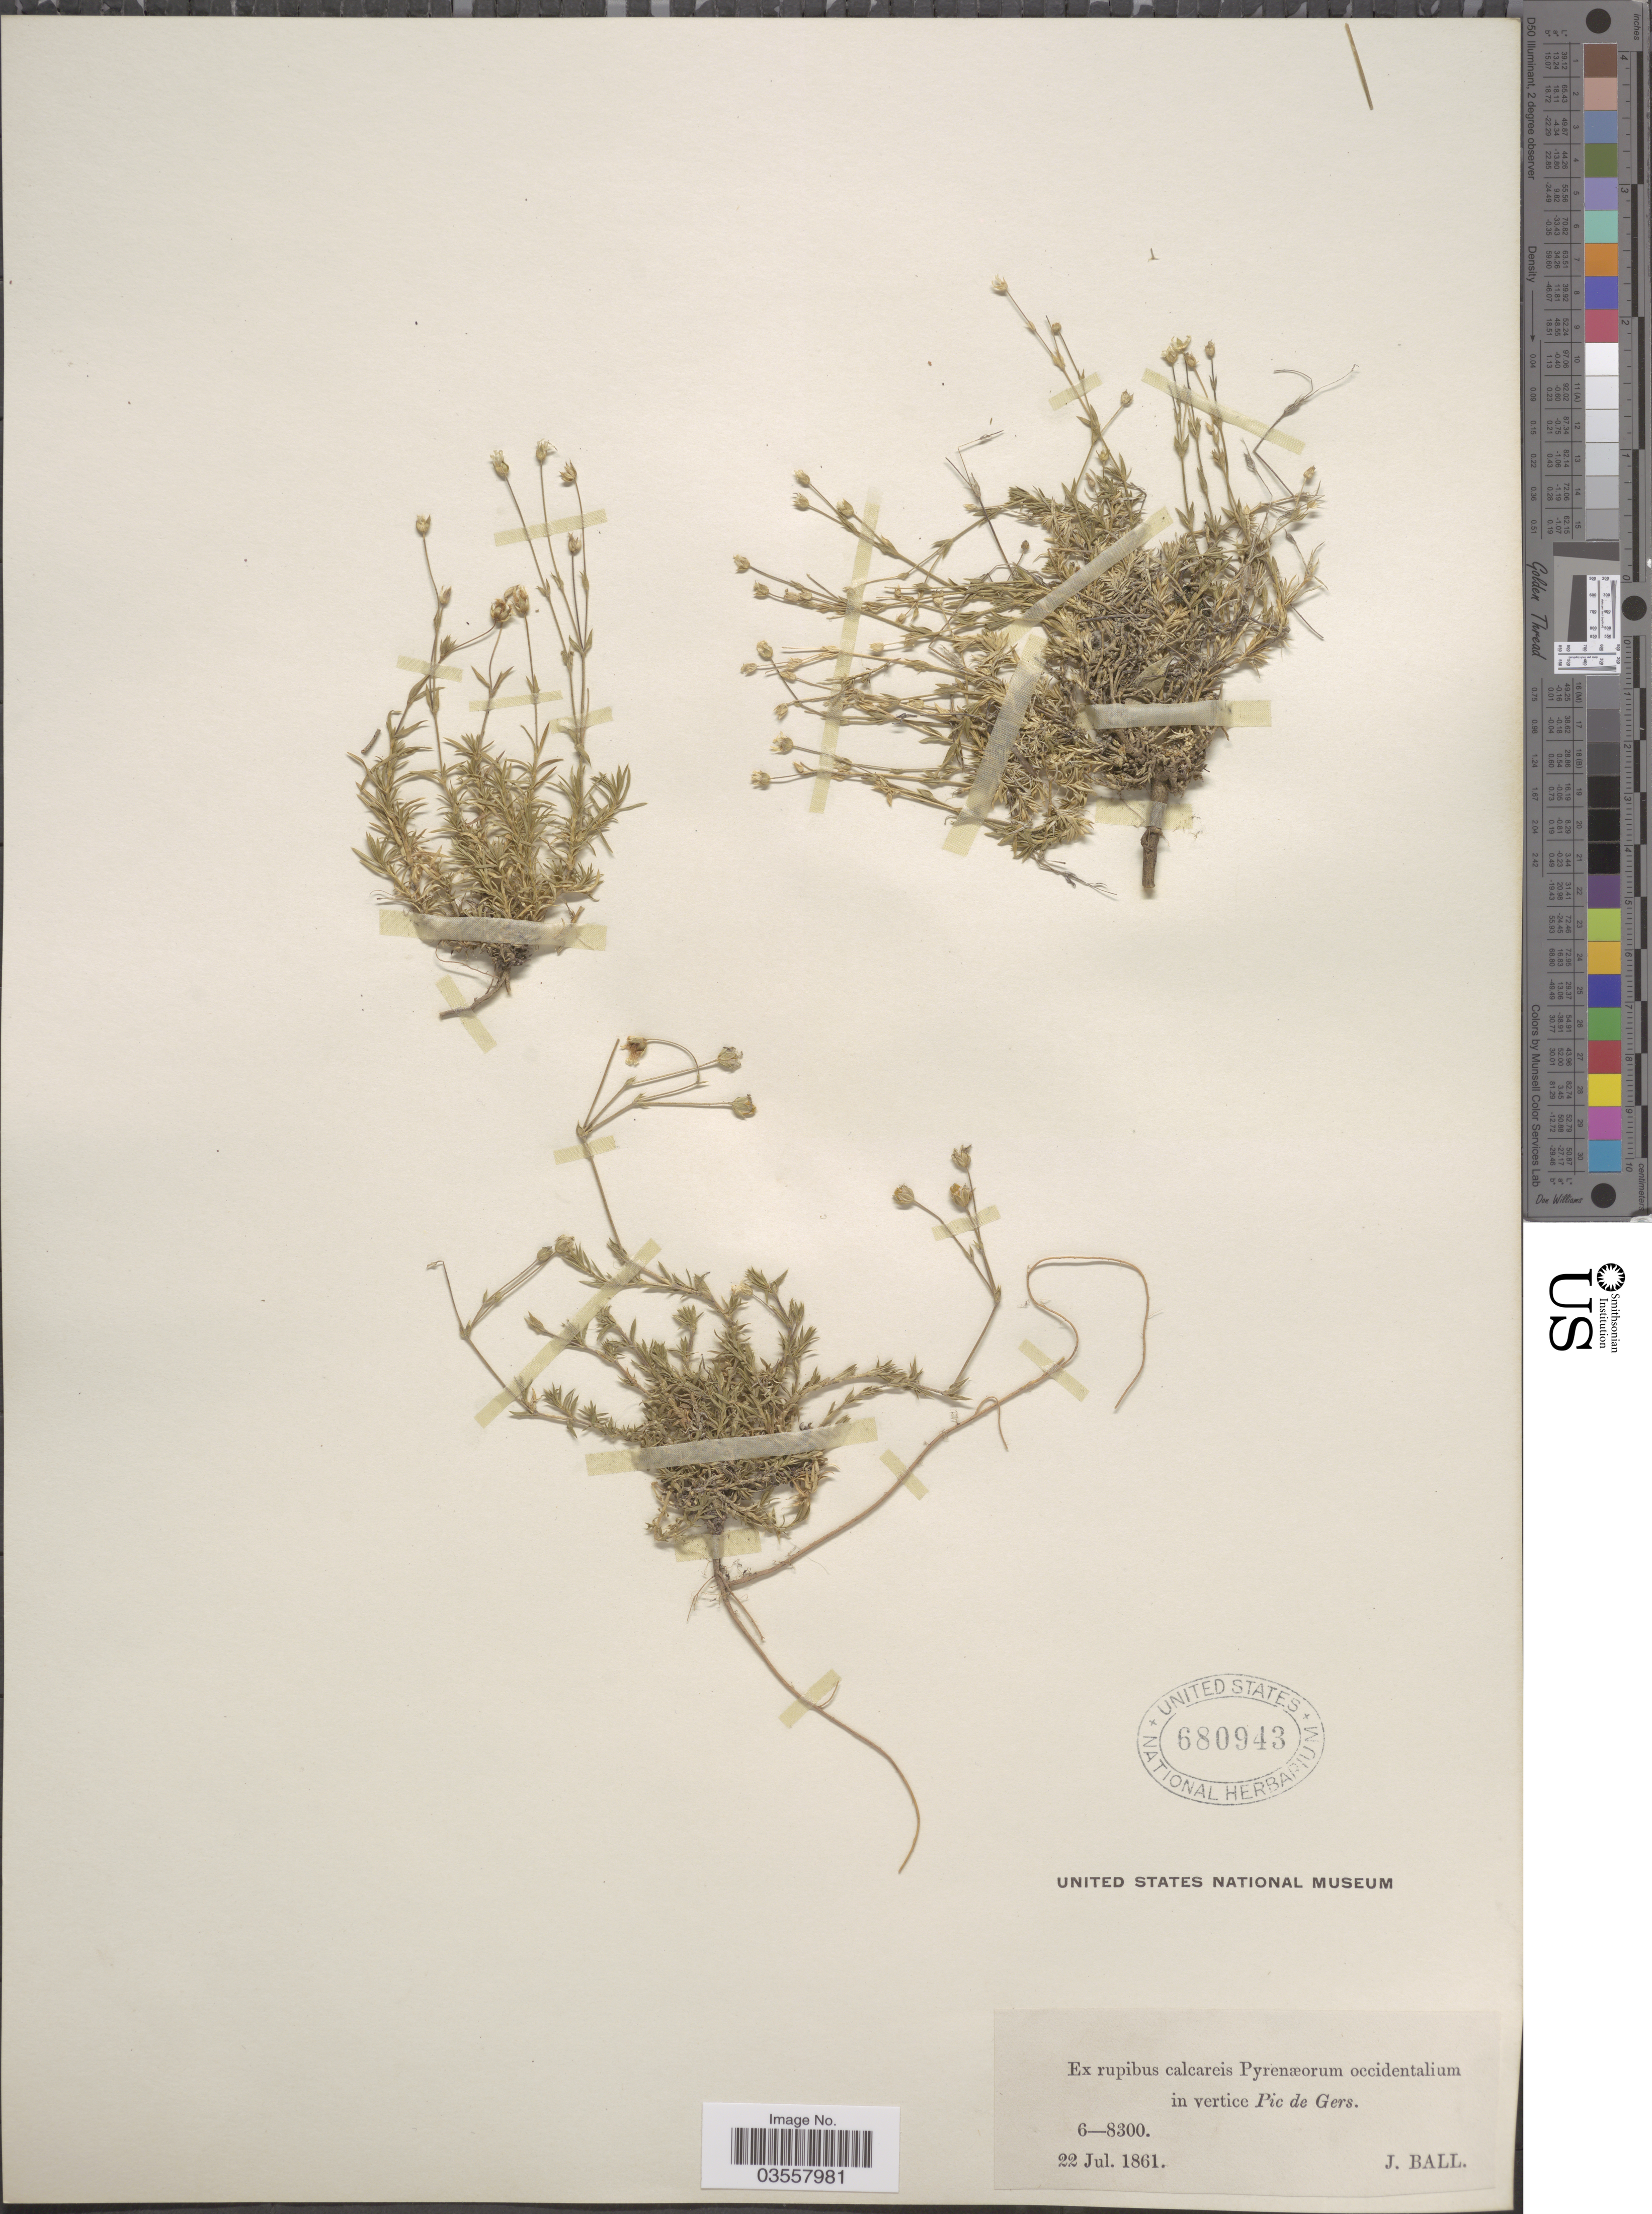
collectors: J. Ball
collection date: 1861-07-22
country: France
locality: Ex rupibus calcareis Pyrenæorum occidentalium in vertice Pic de Gers.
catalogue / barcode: US 680943